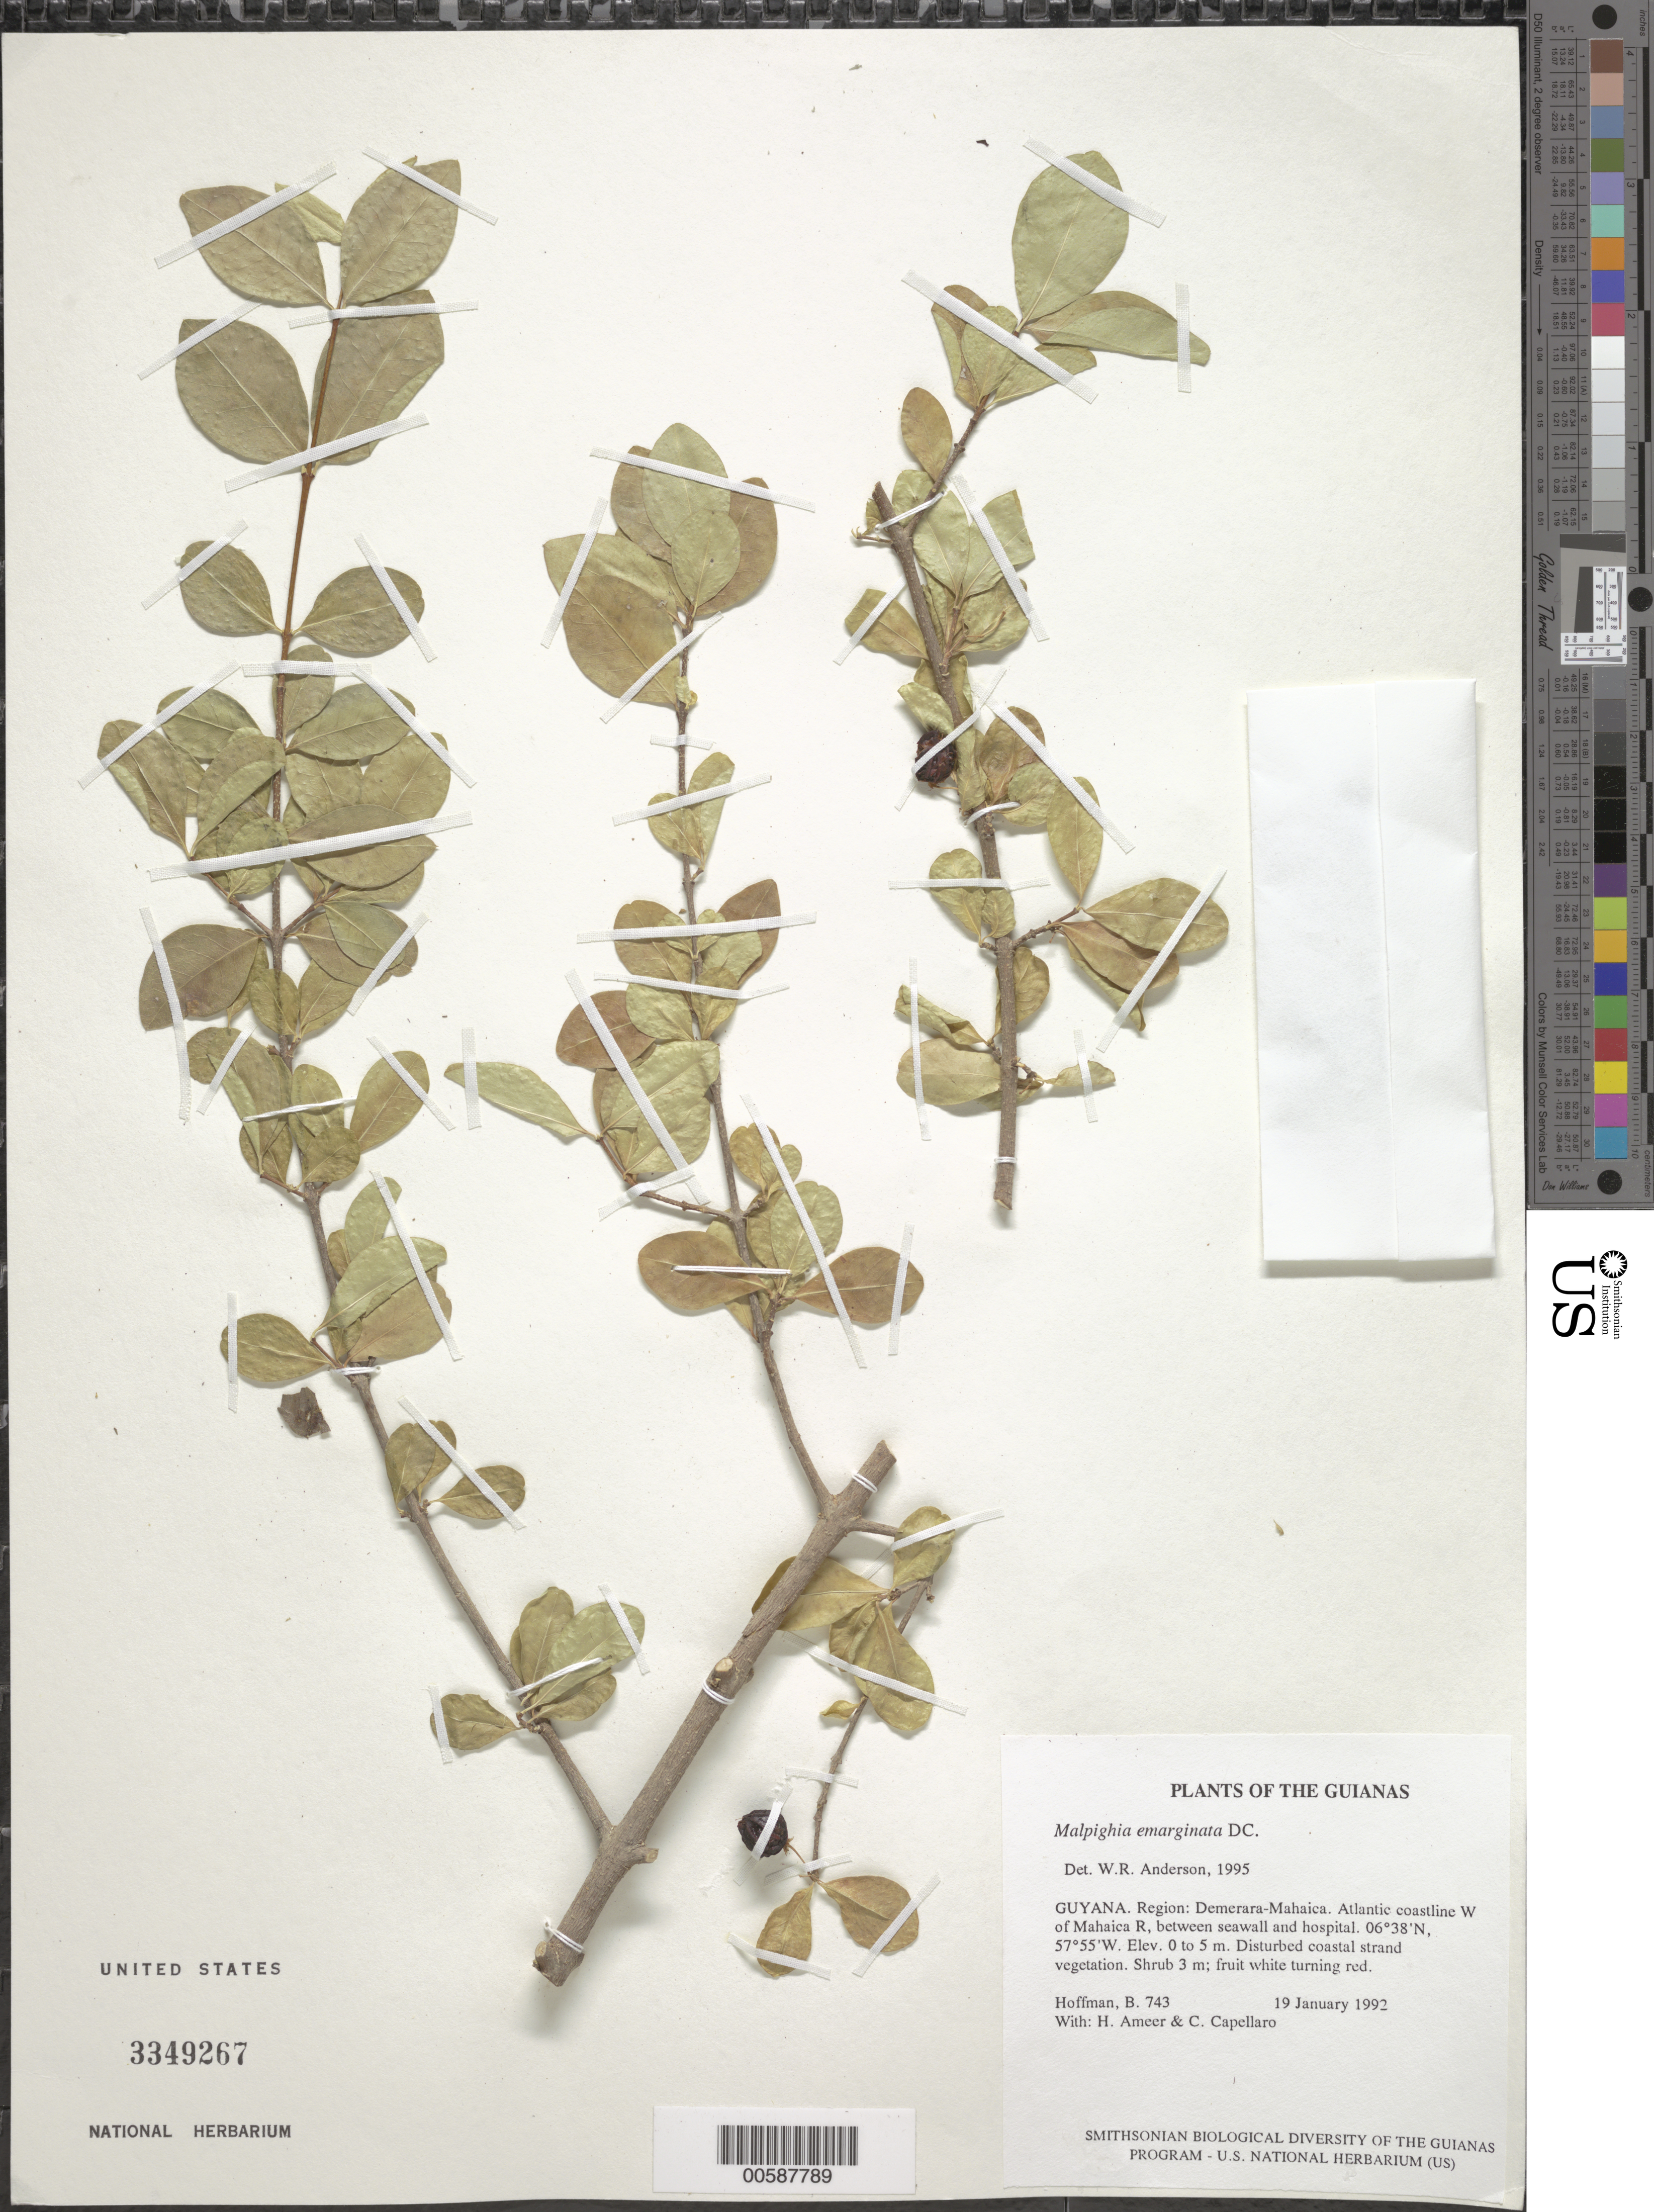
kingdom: Plantae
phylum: Tracheophyta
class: Magnoliopsida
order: Malpighiales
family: Malpighiaceae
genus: Malpighia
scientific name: Malpighia emarginata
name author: DC.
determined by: Anderson, W. R., (MICH), University of Michigan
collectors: B. Hoffman, H. Ameer & C. Capellaro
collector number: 743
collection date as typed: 19 January 1992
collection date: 1992-01-19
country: Guyana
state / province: Demerara-Mahaica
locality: Atlantic coastline W of Mahaica R., between seawall and hospital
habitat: Disturbed coastal strand vegetation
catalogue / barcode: US 3349267